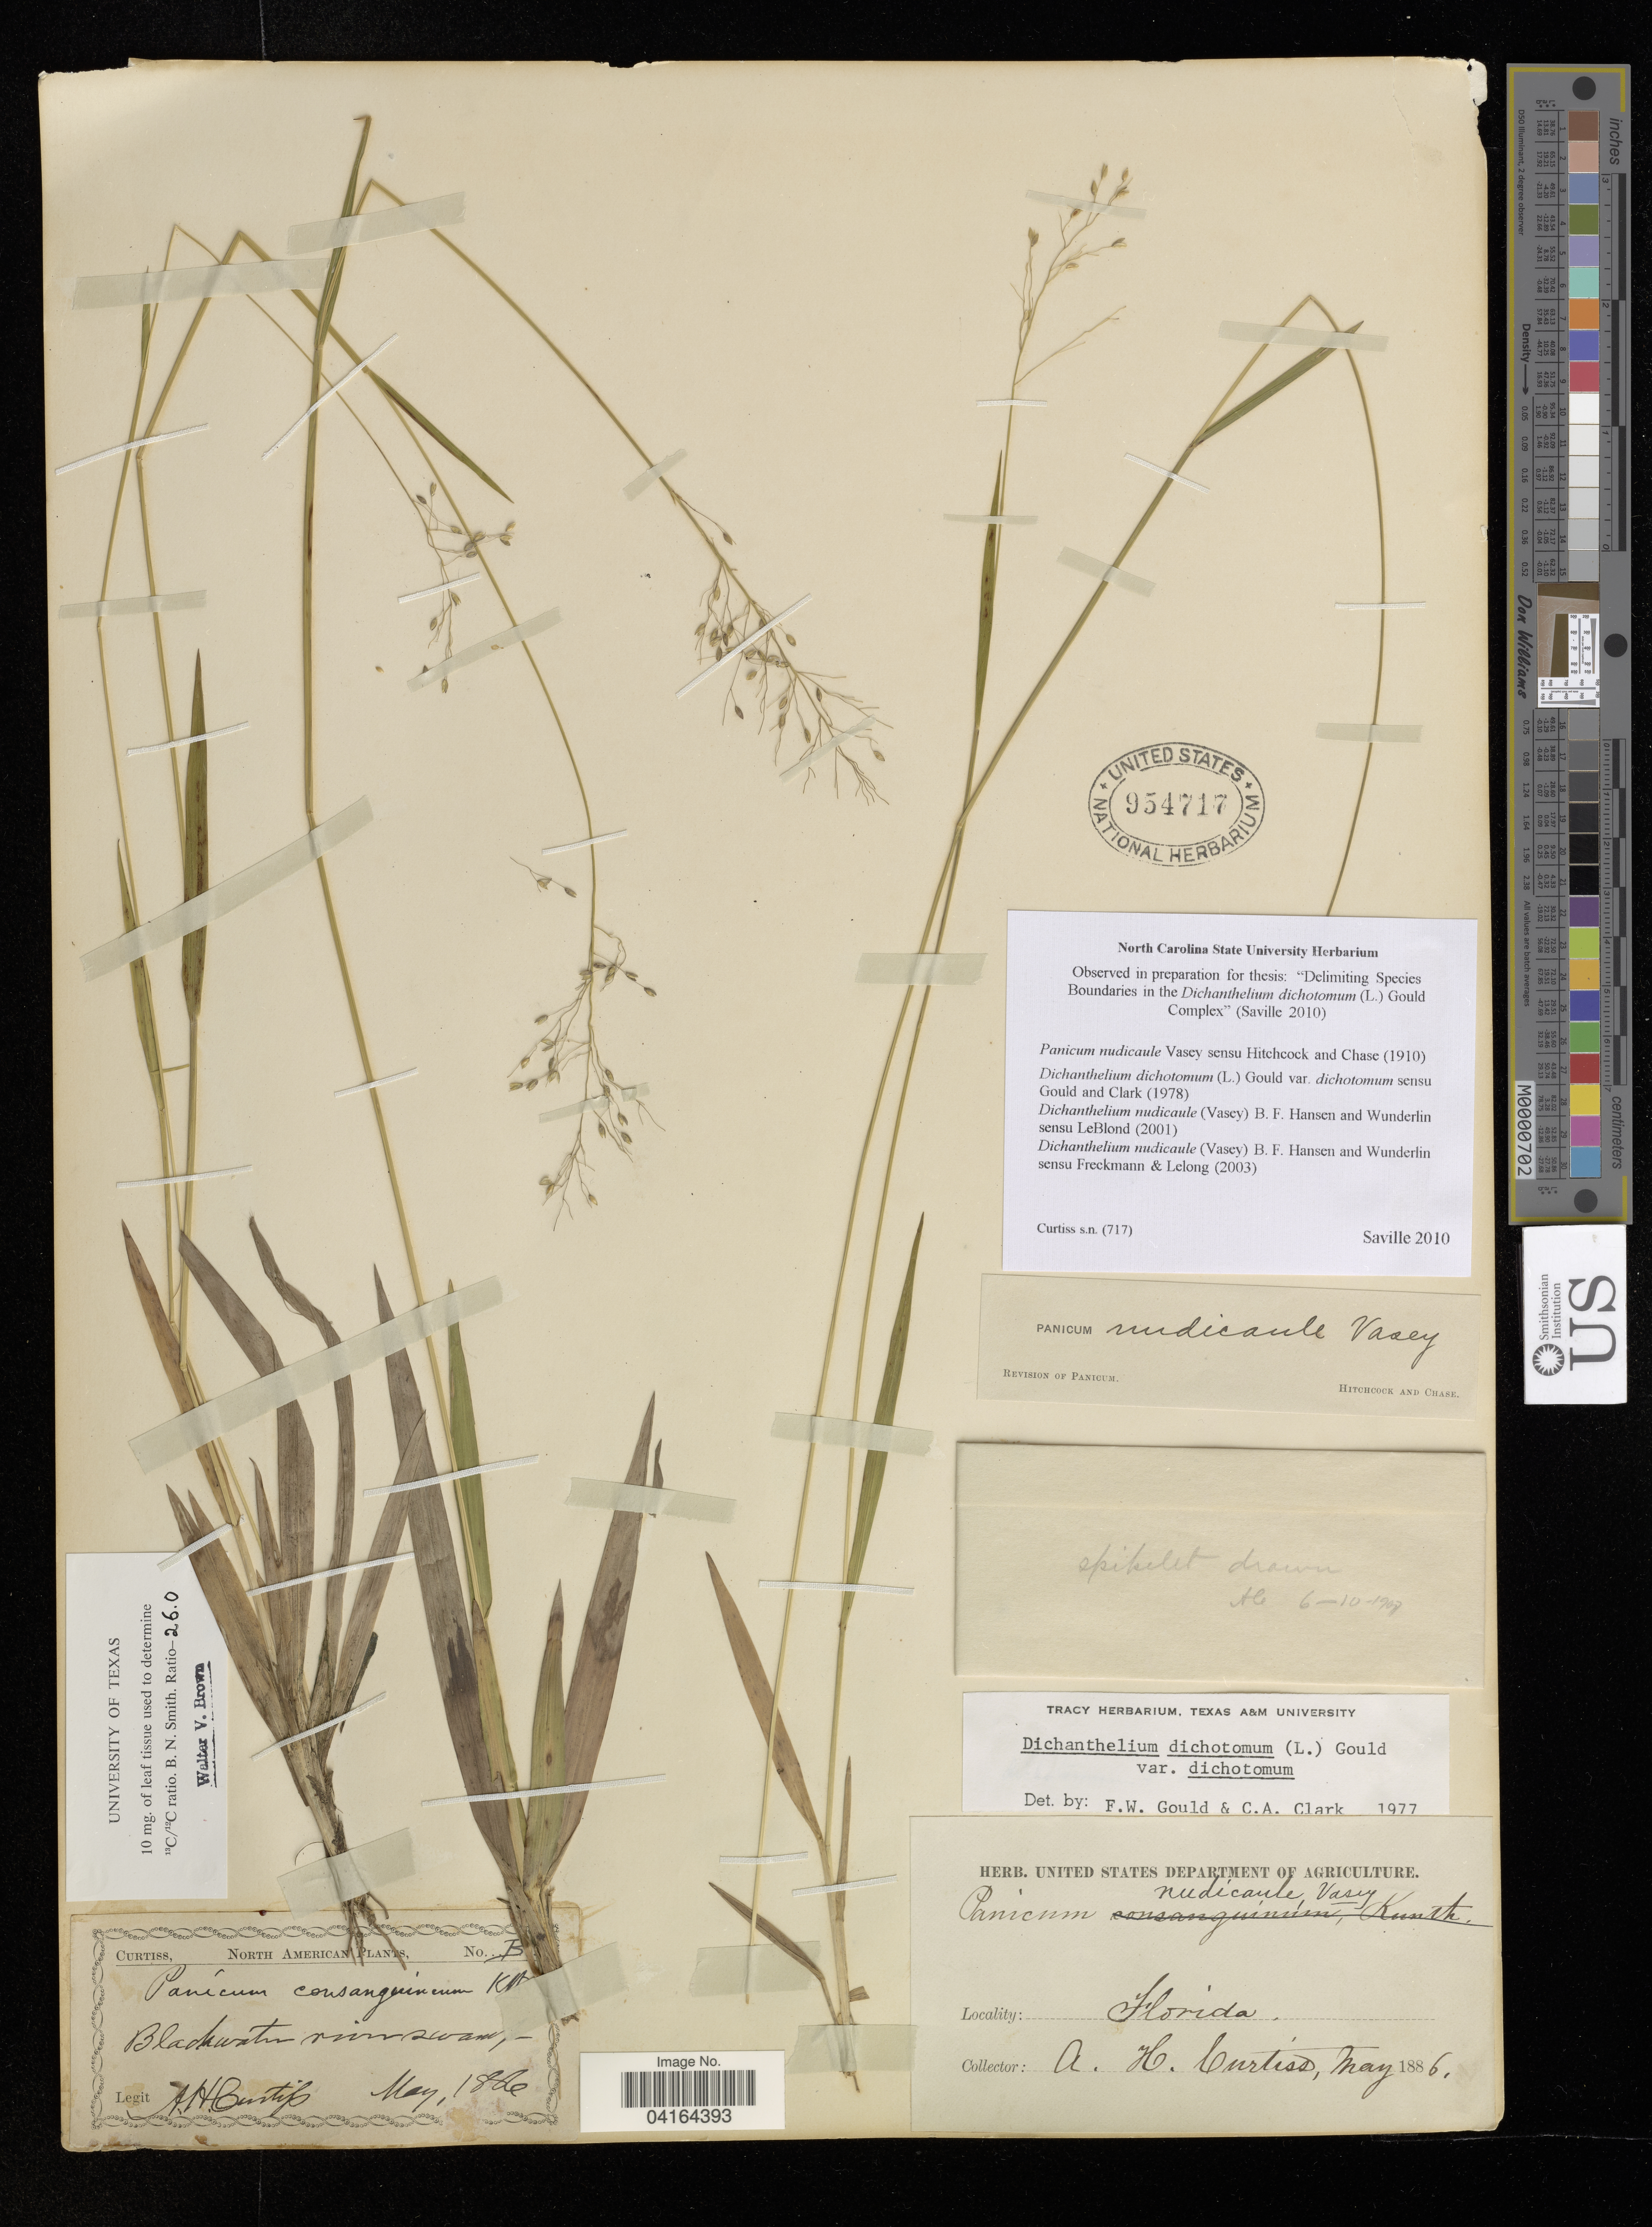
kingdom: Plantae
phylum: Tracheophyta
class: Liliopsida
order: Poales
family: Poaceae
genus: Dichanthelium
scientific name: Dichanthelium nudicaule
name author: (Vasey) B.F. Hansen & Wunderlin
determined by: Saville, A. C., (NCSC), North Carolina State University (UNITED STATES)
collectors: A. H. Curtiss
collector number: B!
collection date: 1886-05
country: United States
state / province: Texas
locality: Blackwater river swamp.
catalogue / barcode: US 954717